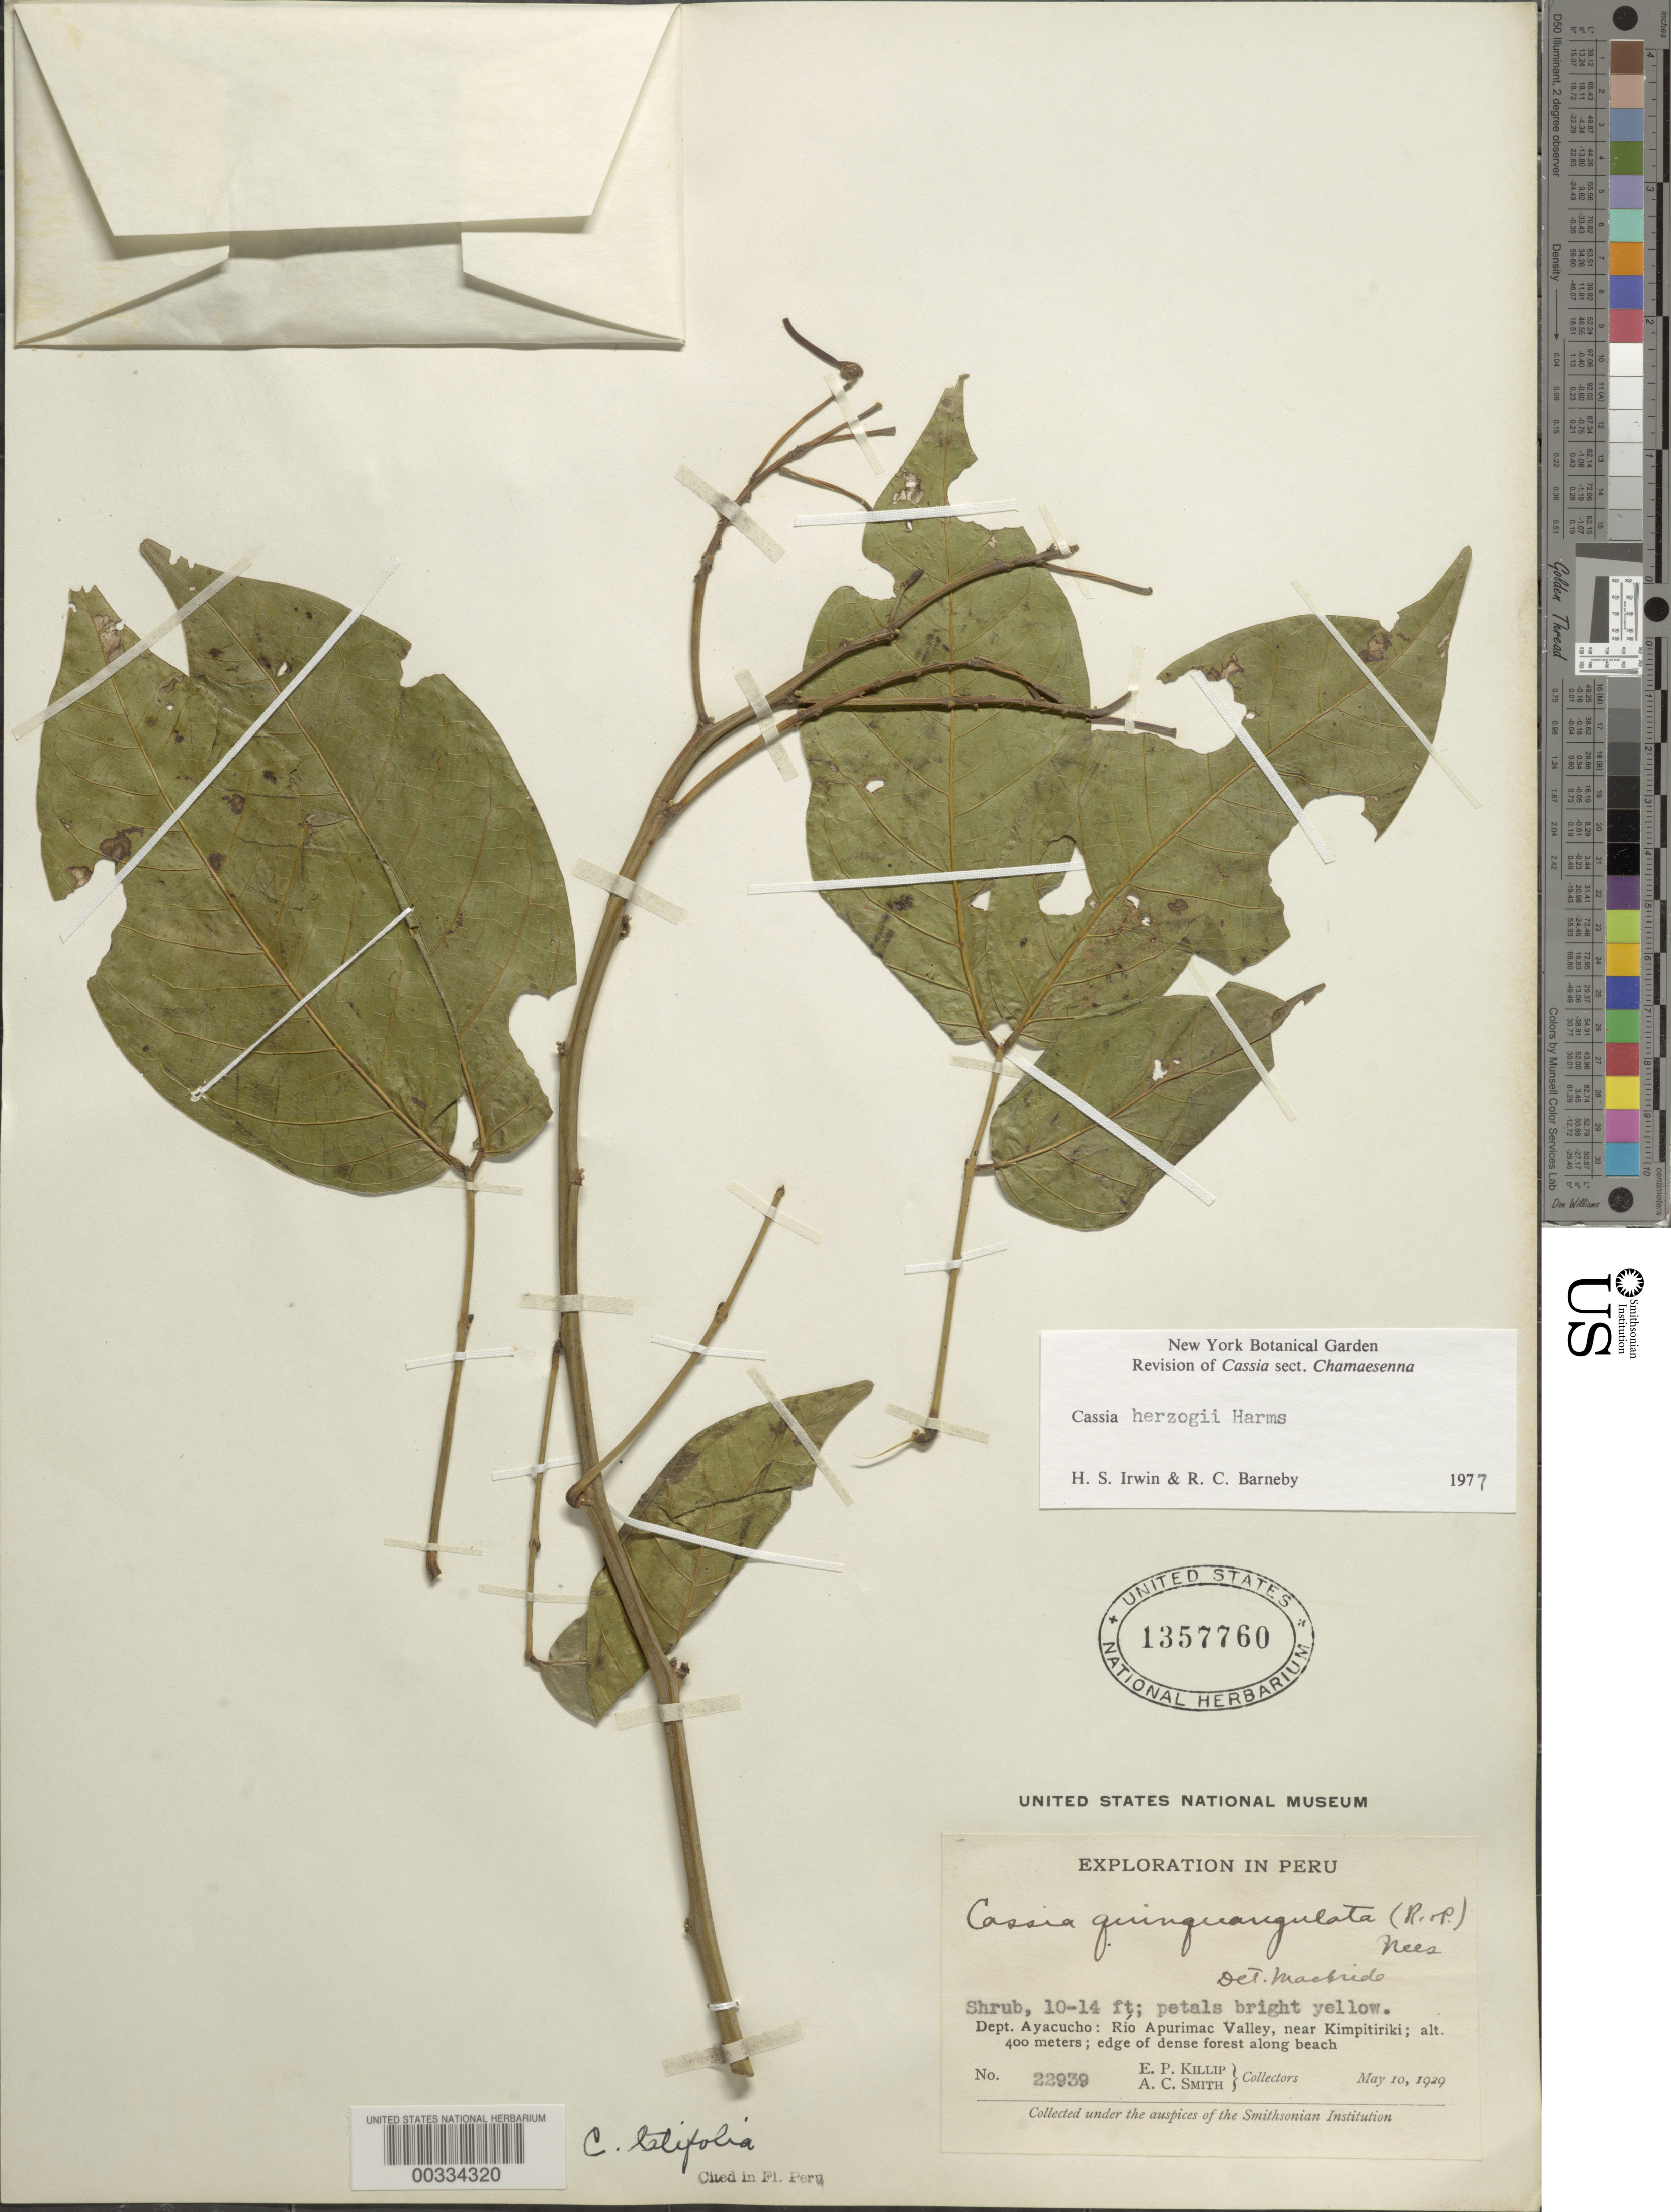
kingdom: Plantae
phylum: Tracheophyta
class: Magnoliopsida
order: Fabales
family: Fabaceae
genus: Senna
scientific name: Senna herzogii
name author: (Harms) H.S. Irwin & Barneby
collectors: E. P. Killip & A. C. Smith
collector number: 22939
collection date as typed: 10 May 1929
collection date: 1929-05-10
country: Peru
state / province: Ayacucho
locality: Río Apurímac valley, near Kimpitiriki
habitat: Edge of dense forest along beach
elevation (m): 400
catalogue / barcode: US 1357760